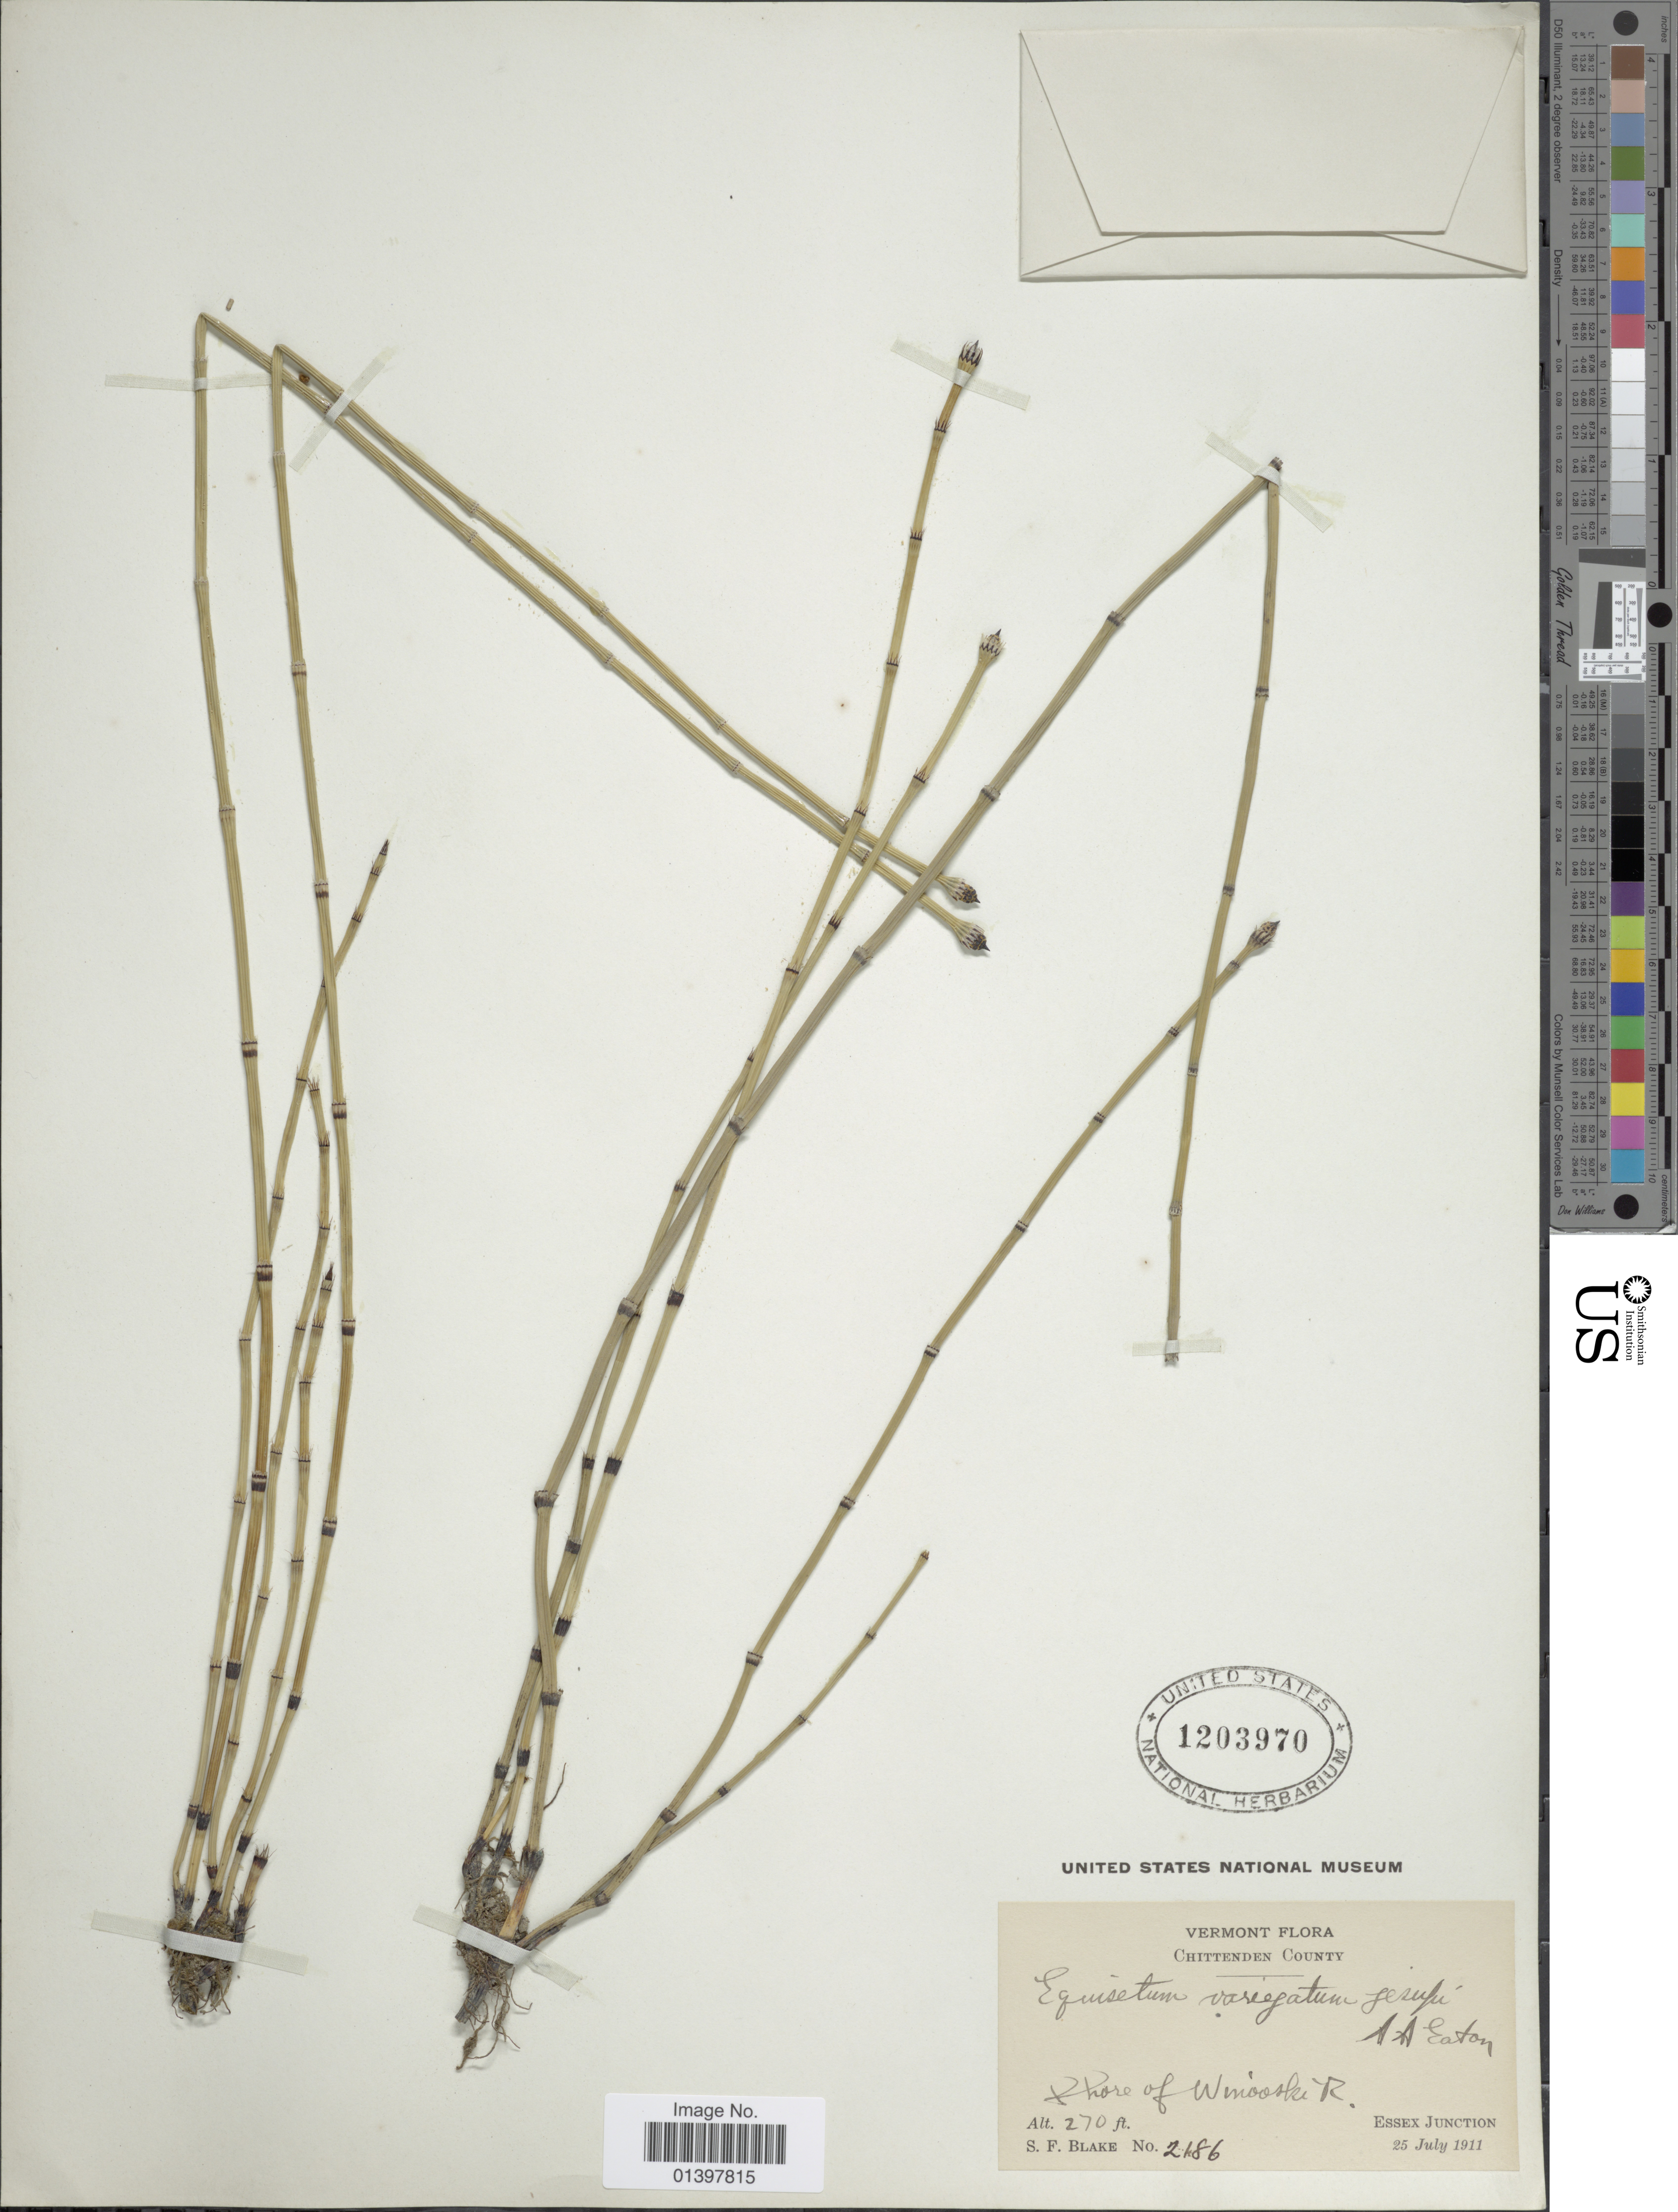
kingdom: Plantae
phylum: Tracheophyta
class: Polypodiopsida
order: Equisetales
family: Equisetaceae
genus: Equisetum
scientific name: Equisetum variegatum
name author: Schleich. ex F. Weber & D. Mohr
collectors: S. Blake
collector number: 2186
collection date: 1911-07-25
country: United States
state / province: Vermont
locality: Chittenden County, Shore of Winooski R, Essex Junction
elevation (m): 82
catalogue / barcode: US 1203970